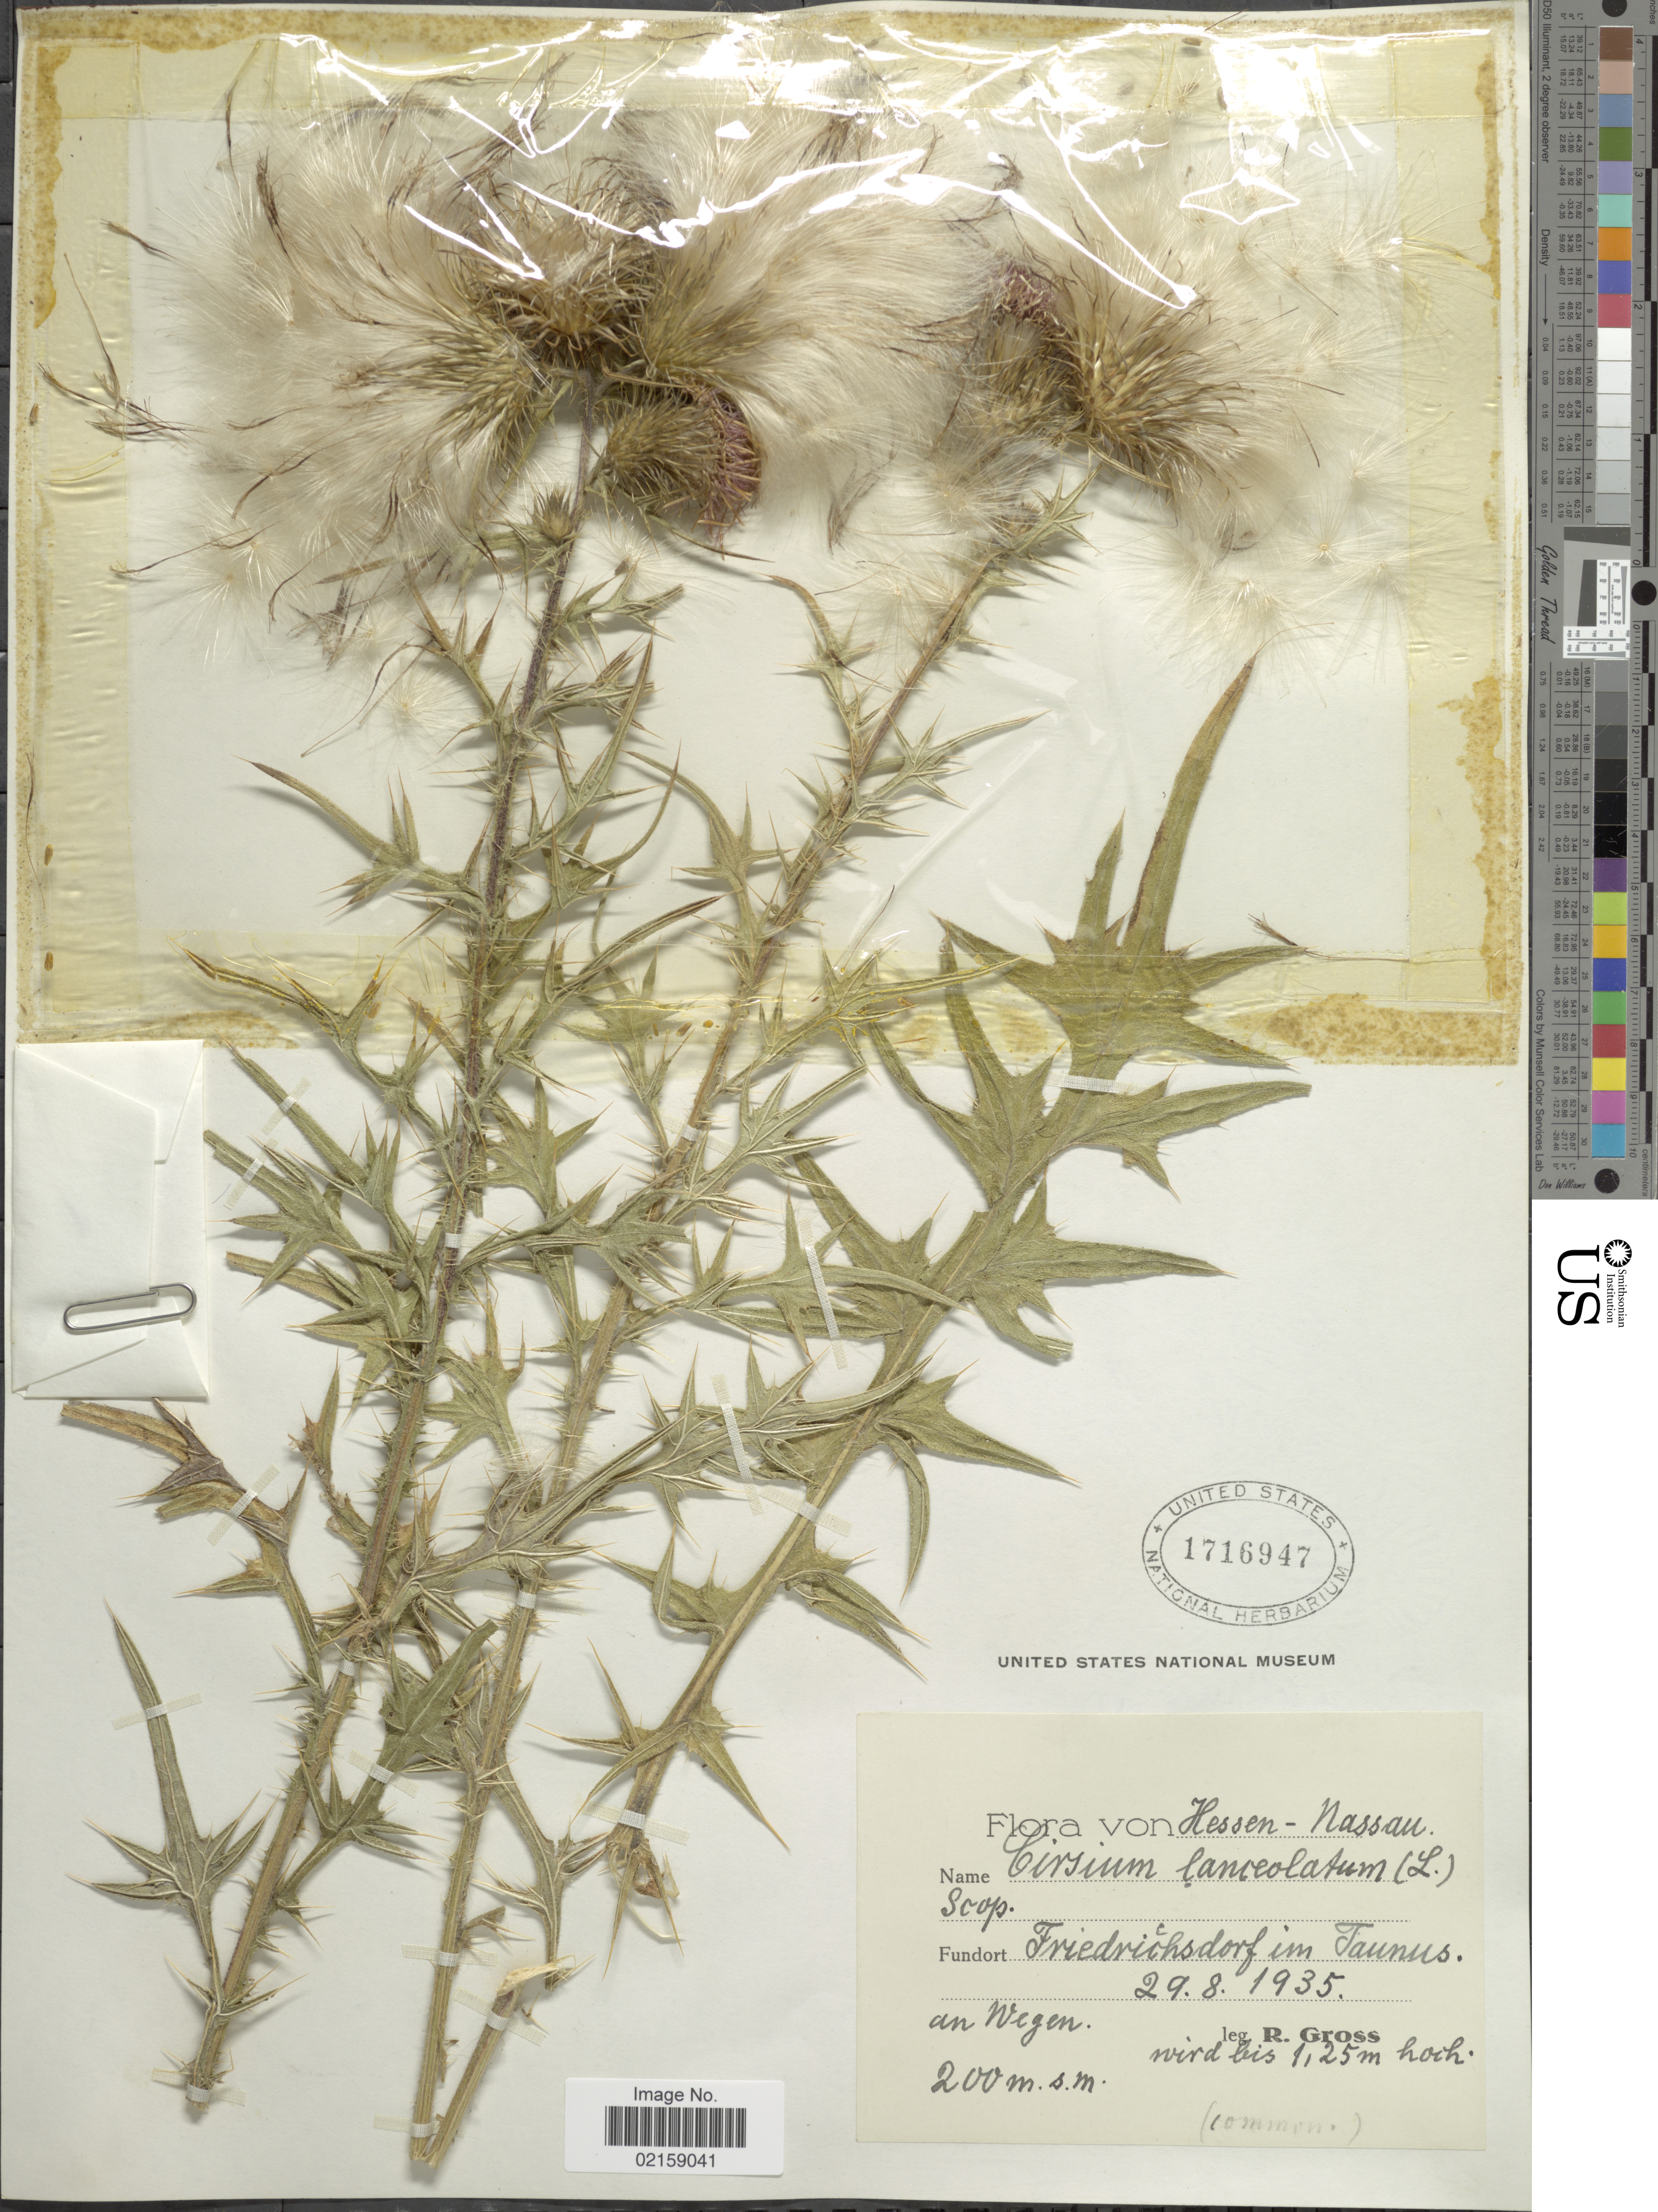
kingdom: Plantae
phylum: Tracheophyta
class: Magnoliopsida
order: Asterales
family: Asteraceae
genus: Cirsium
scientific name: Cirsium vulgare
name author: (Savi) Ten.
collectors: R. Gross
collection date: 1935-08-29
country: Germany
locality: Hessen-Nassau, Fundort Friedrichsdorf im Faunus, an Wegen. [interpreted]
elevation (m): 200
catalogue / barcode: US 1716947